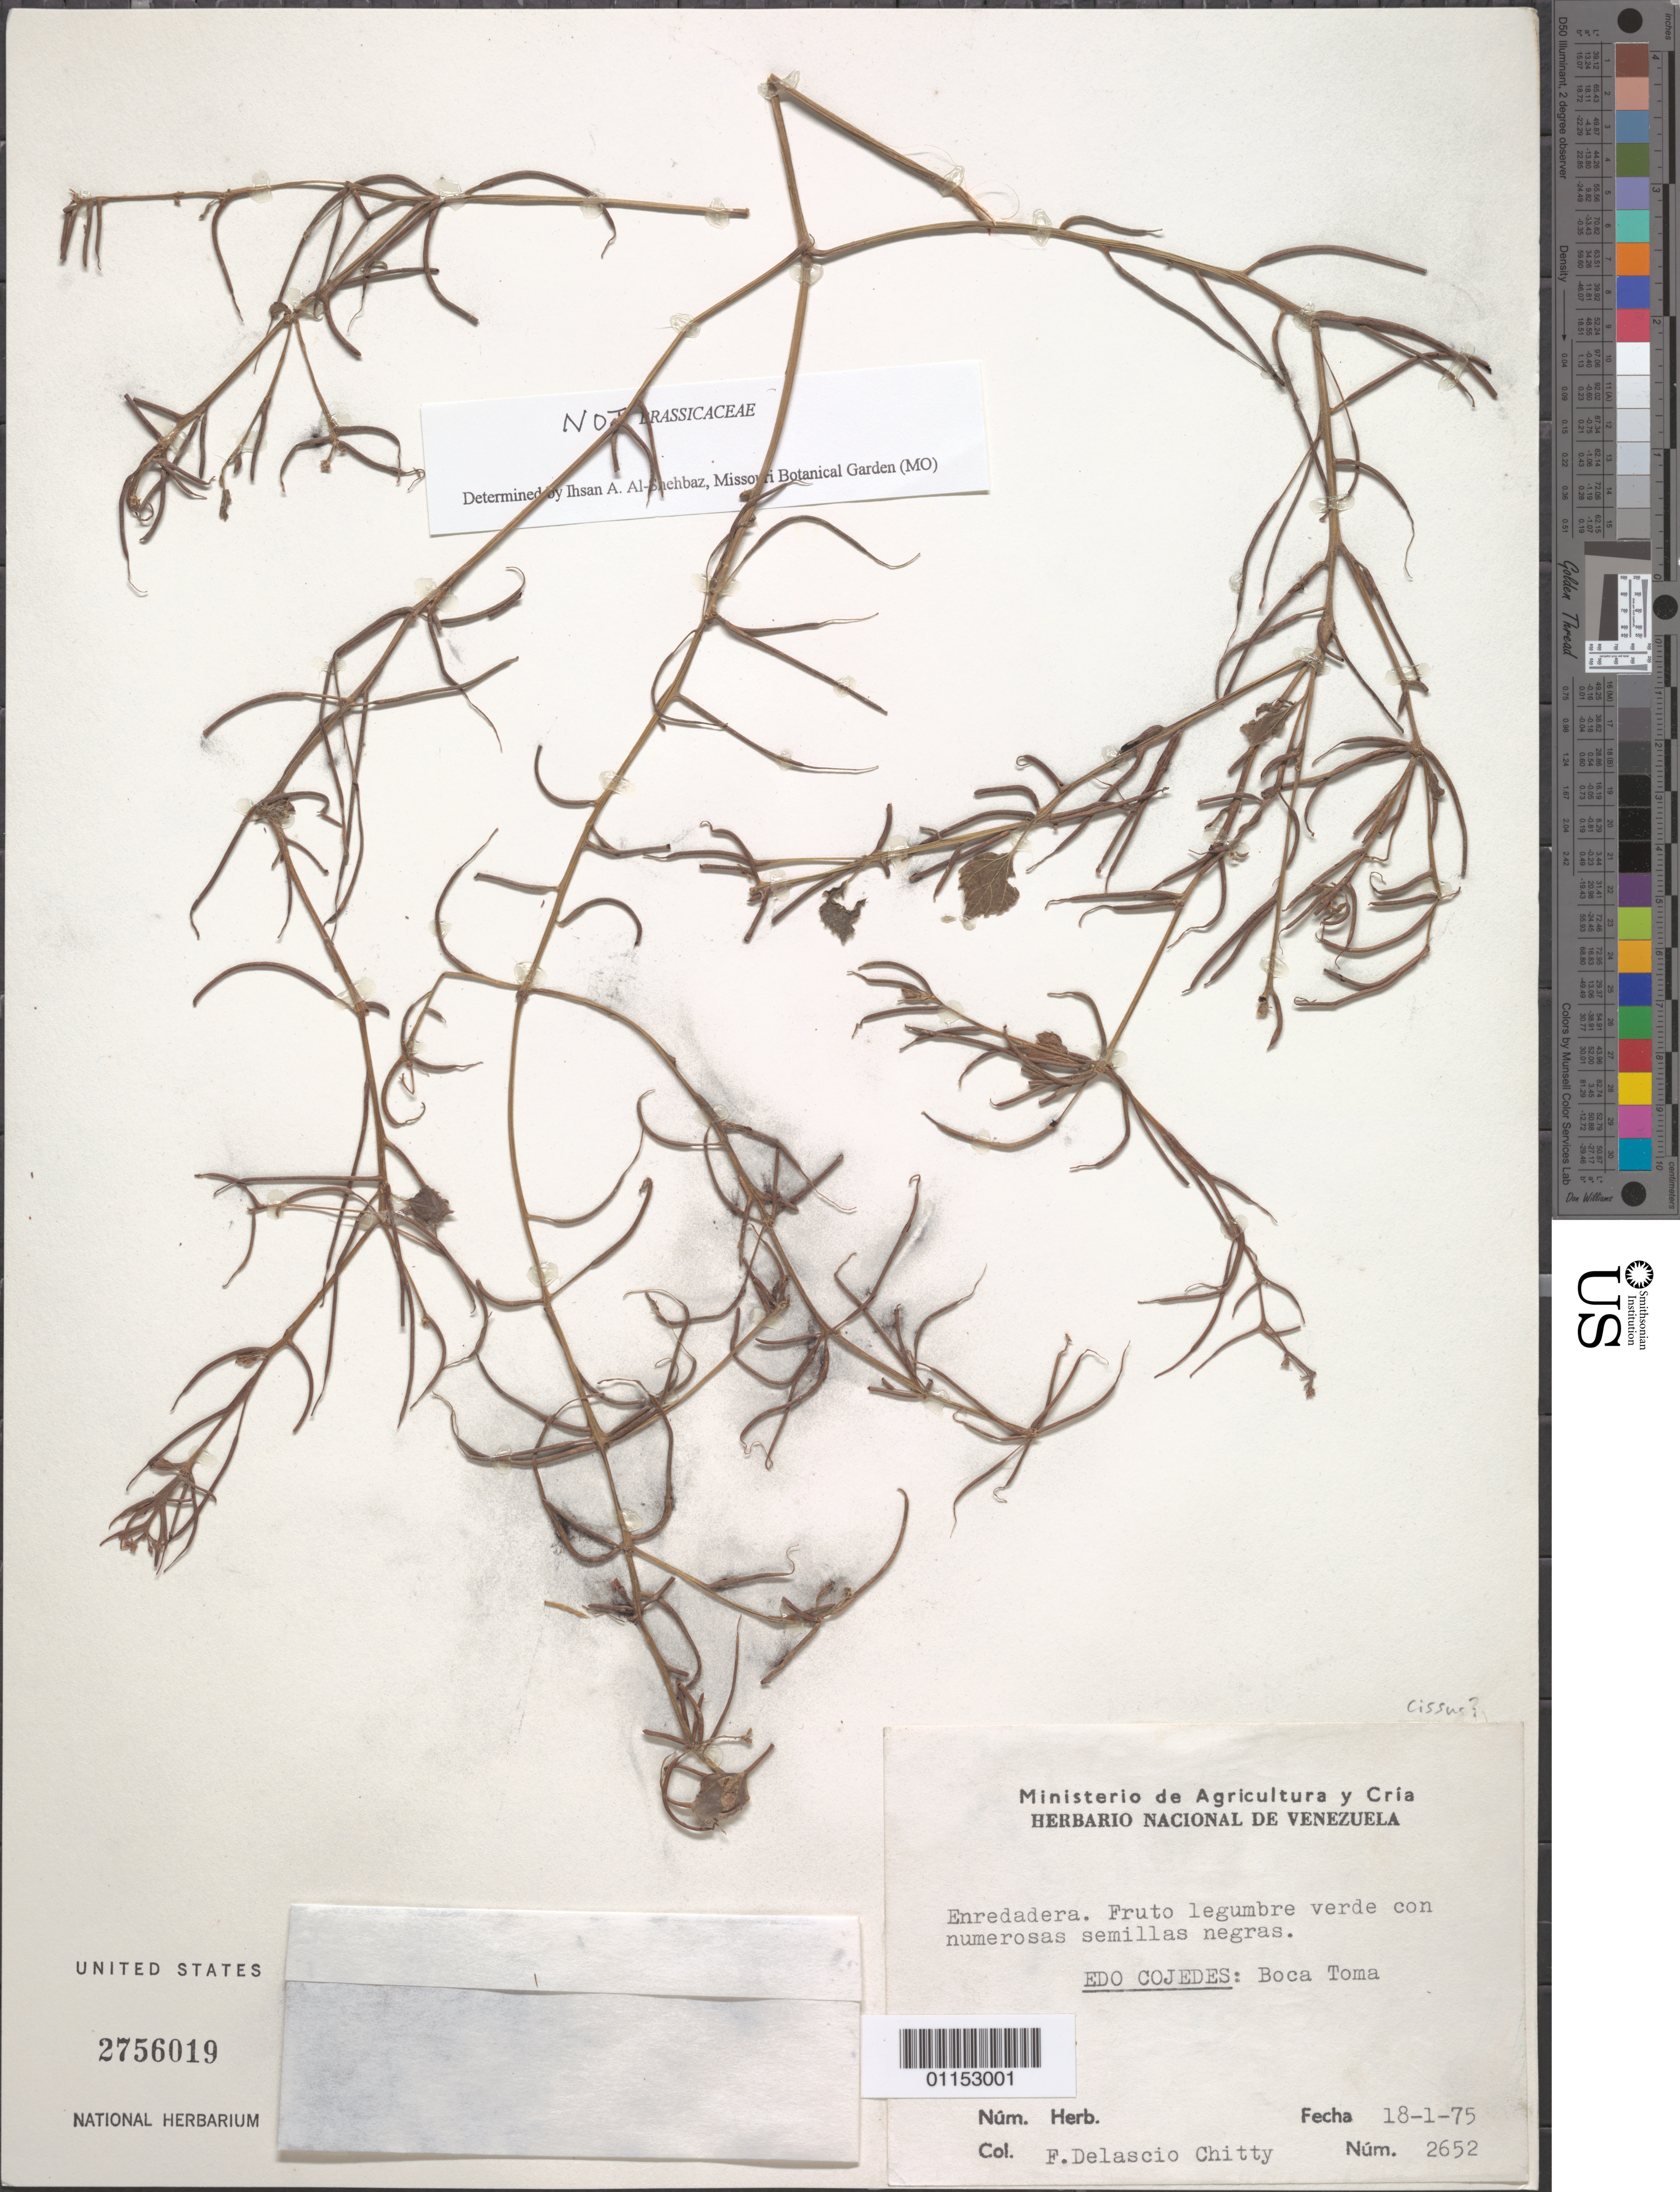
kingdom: Plantae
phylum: Tracheophyta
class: Magnoliopsida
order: Vitales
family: Vitaceae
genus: Cissus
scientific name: Cissus sp.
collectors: F. Chitty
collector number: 2652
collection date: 1975-01-18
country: Venezuela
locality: Edo Cojedes: Boca Toma.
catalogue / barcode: US 2756019